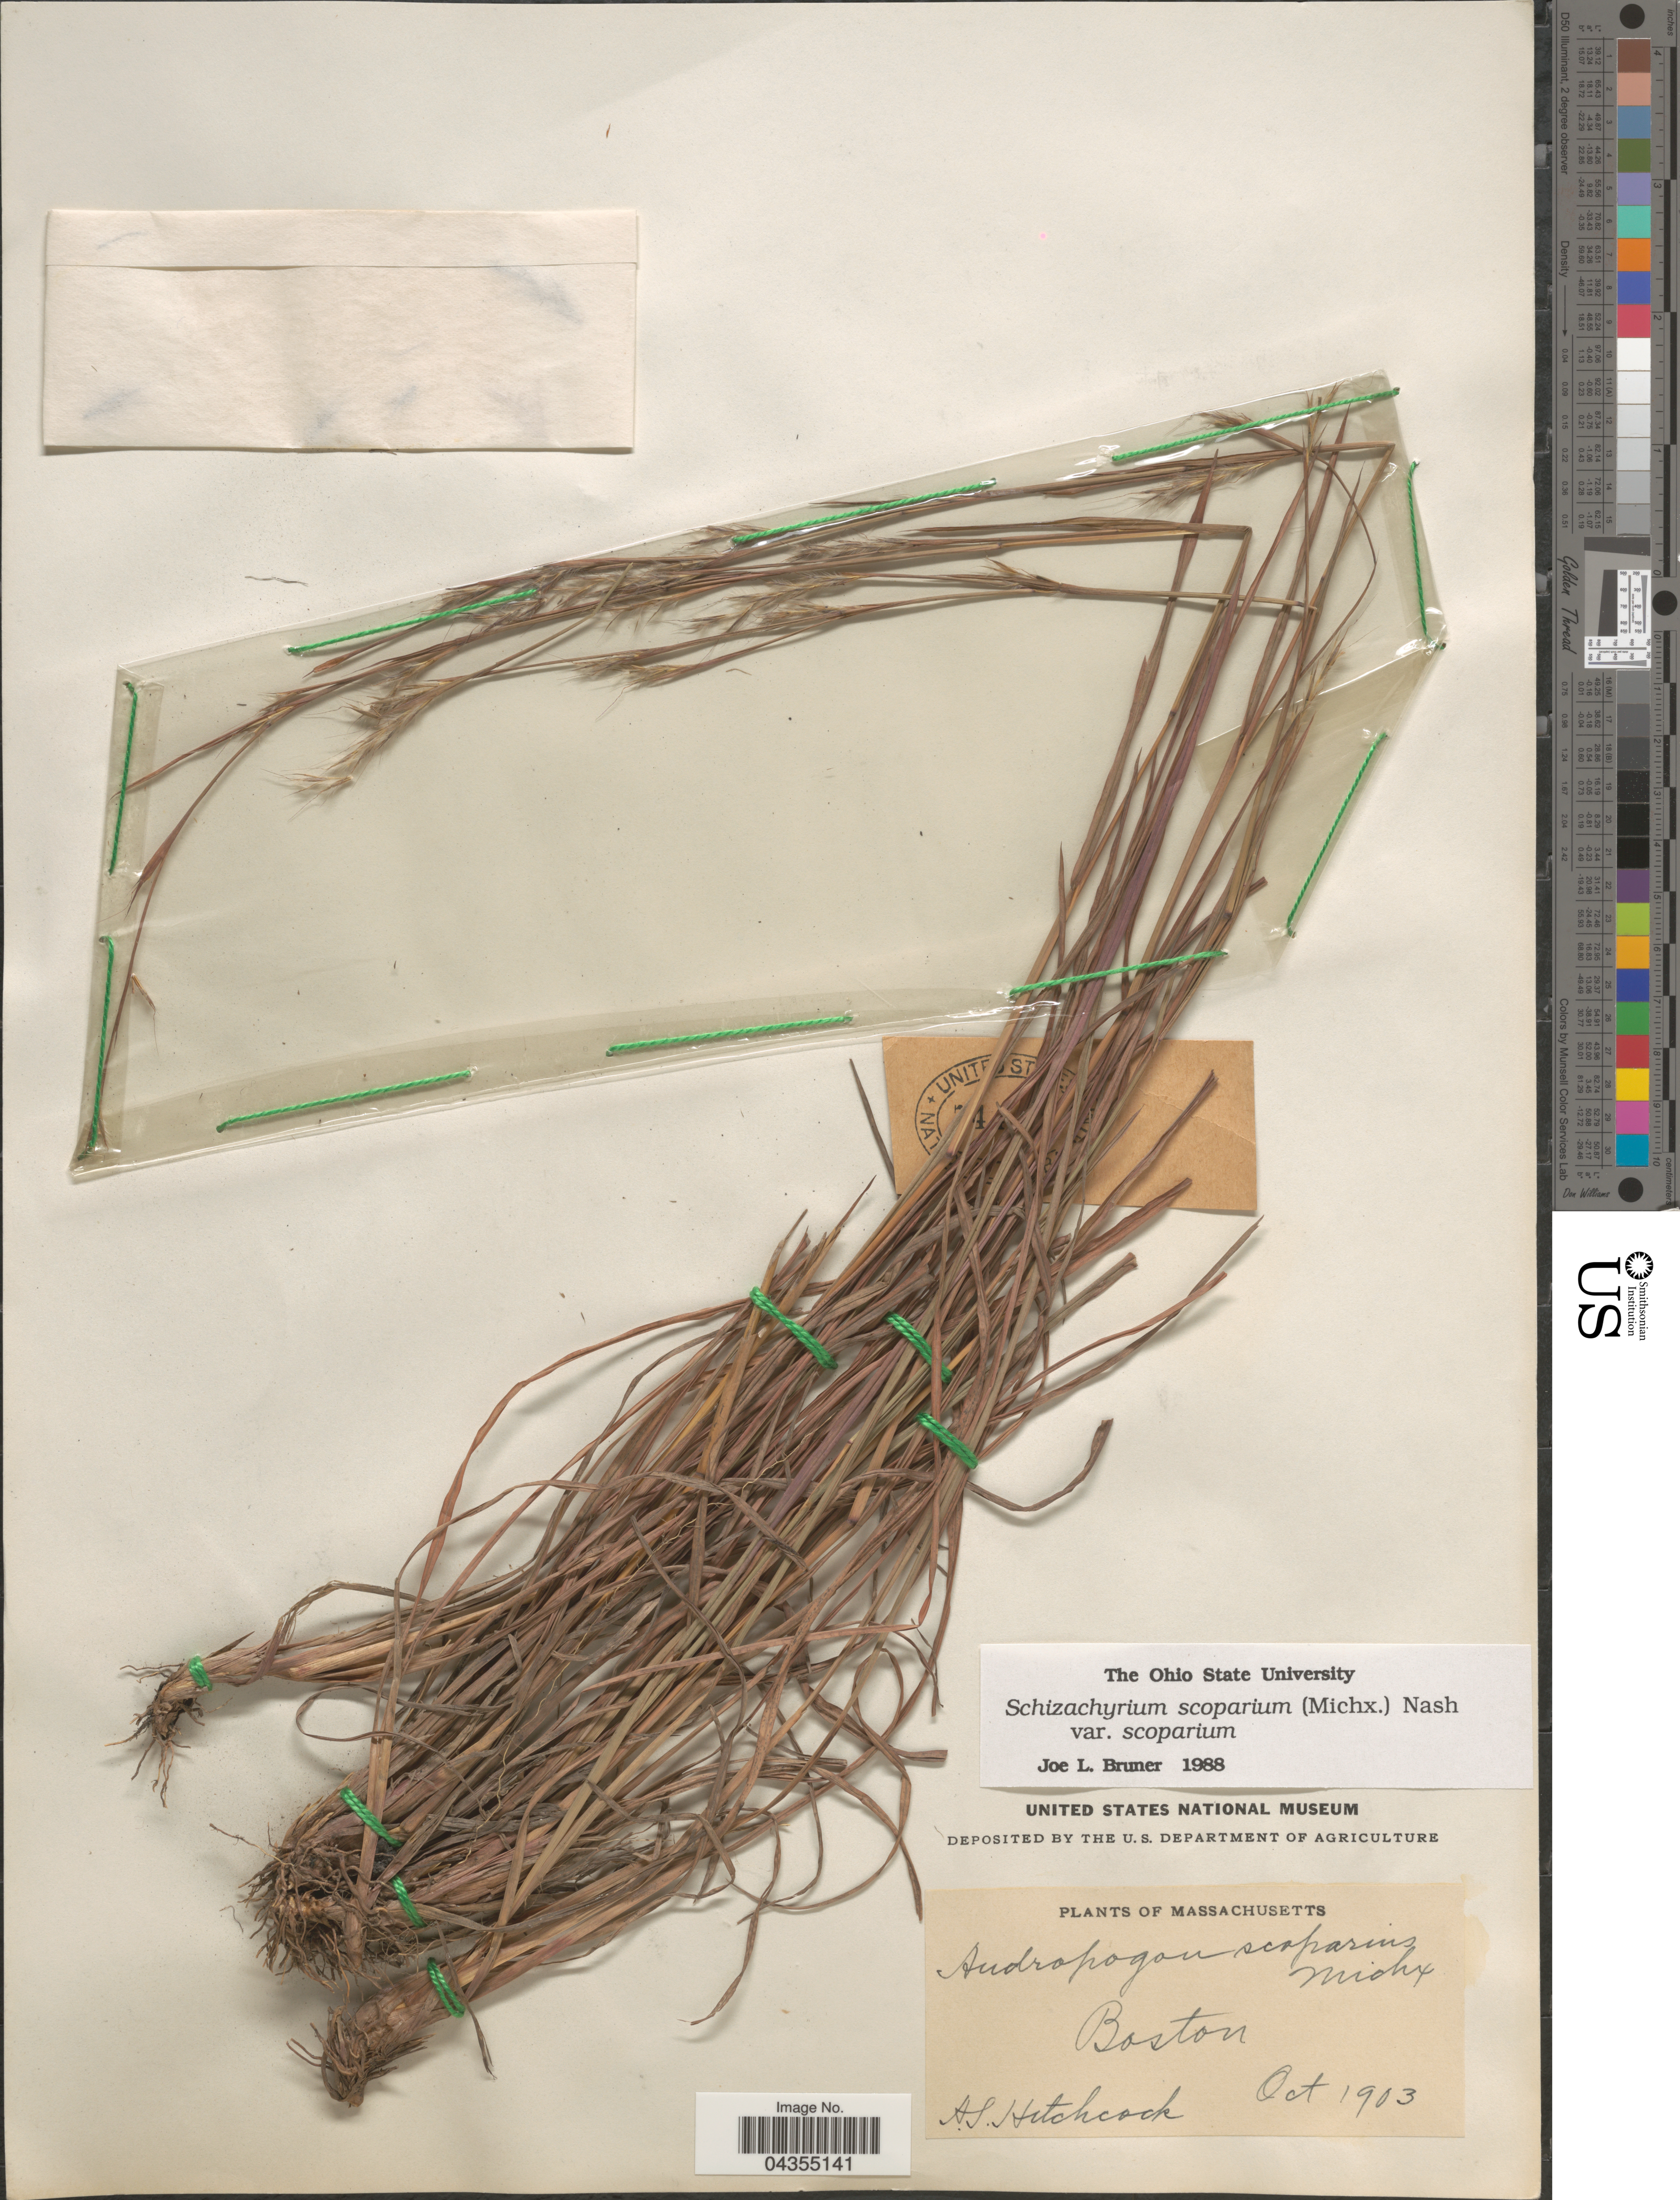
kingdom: Plantae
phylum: Tracheophyta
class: Liliopsida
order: Poales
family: Poaceae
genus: Schizachyrium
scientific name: Schizachyrium scoparium var. scoparium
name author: (Michx.) Nash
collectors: A. S. Hitchcock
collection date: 1903-10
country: United States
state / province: Massachusetts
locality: Boston.